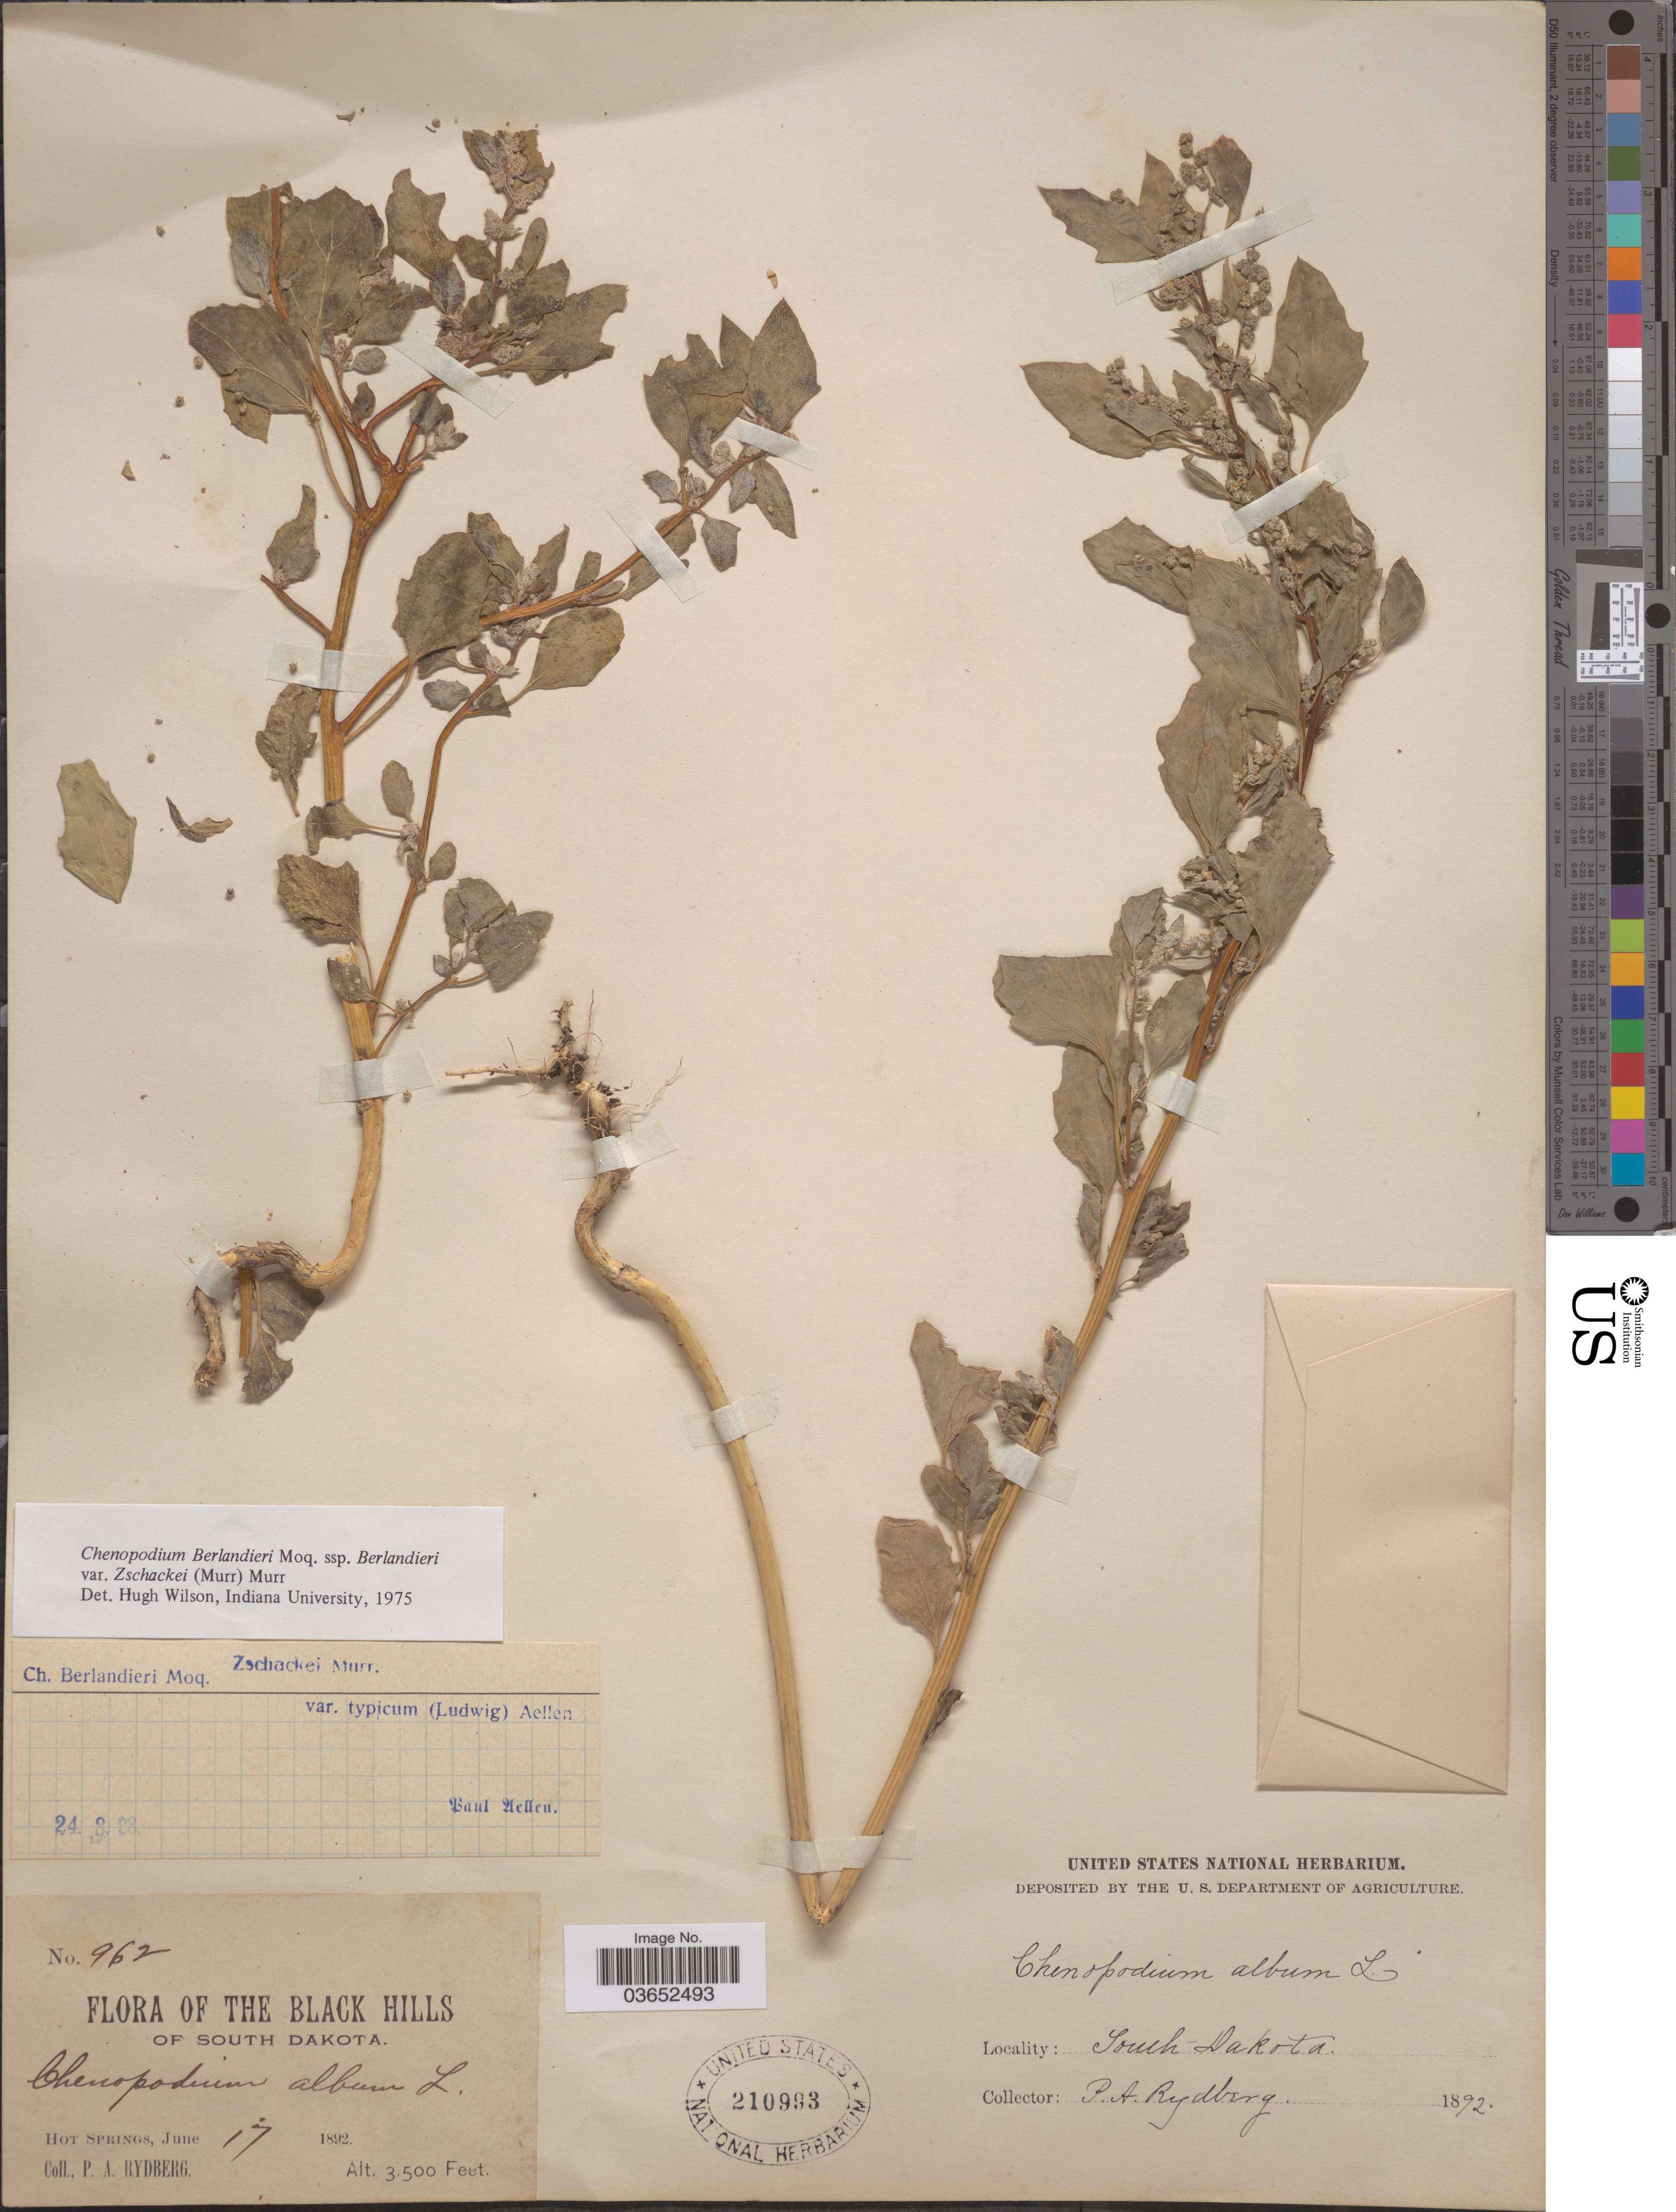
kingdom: Plantae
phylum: Tracheophyta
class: Magnoliopsida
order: Caryophyllales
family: Amaranthaceae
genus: Chenopodium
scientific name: Chenopodium berlandieri var. zschackei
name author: (Murr.) Murr.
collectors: P. A. Rydberg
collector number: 962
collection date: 1892-06-17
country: United States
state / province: South Dakota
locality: The Black Hills of South Dakota. Hot Springs.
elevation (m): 1067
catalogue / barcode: US 210993